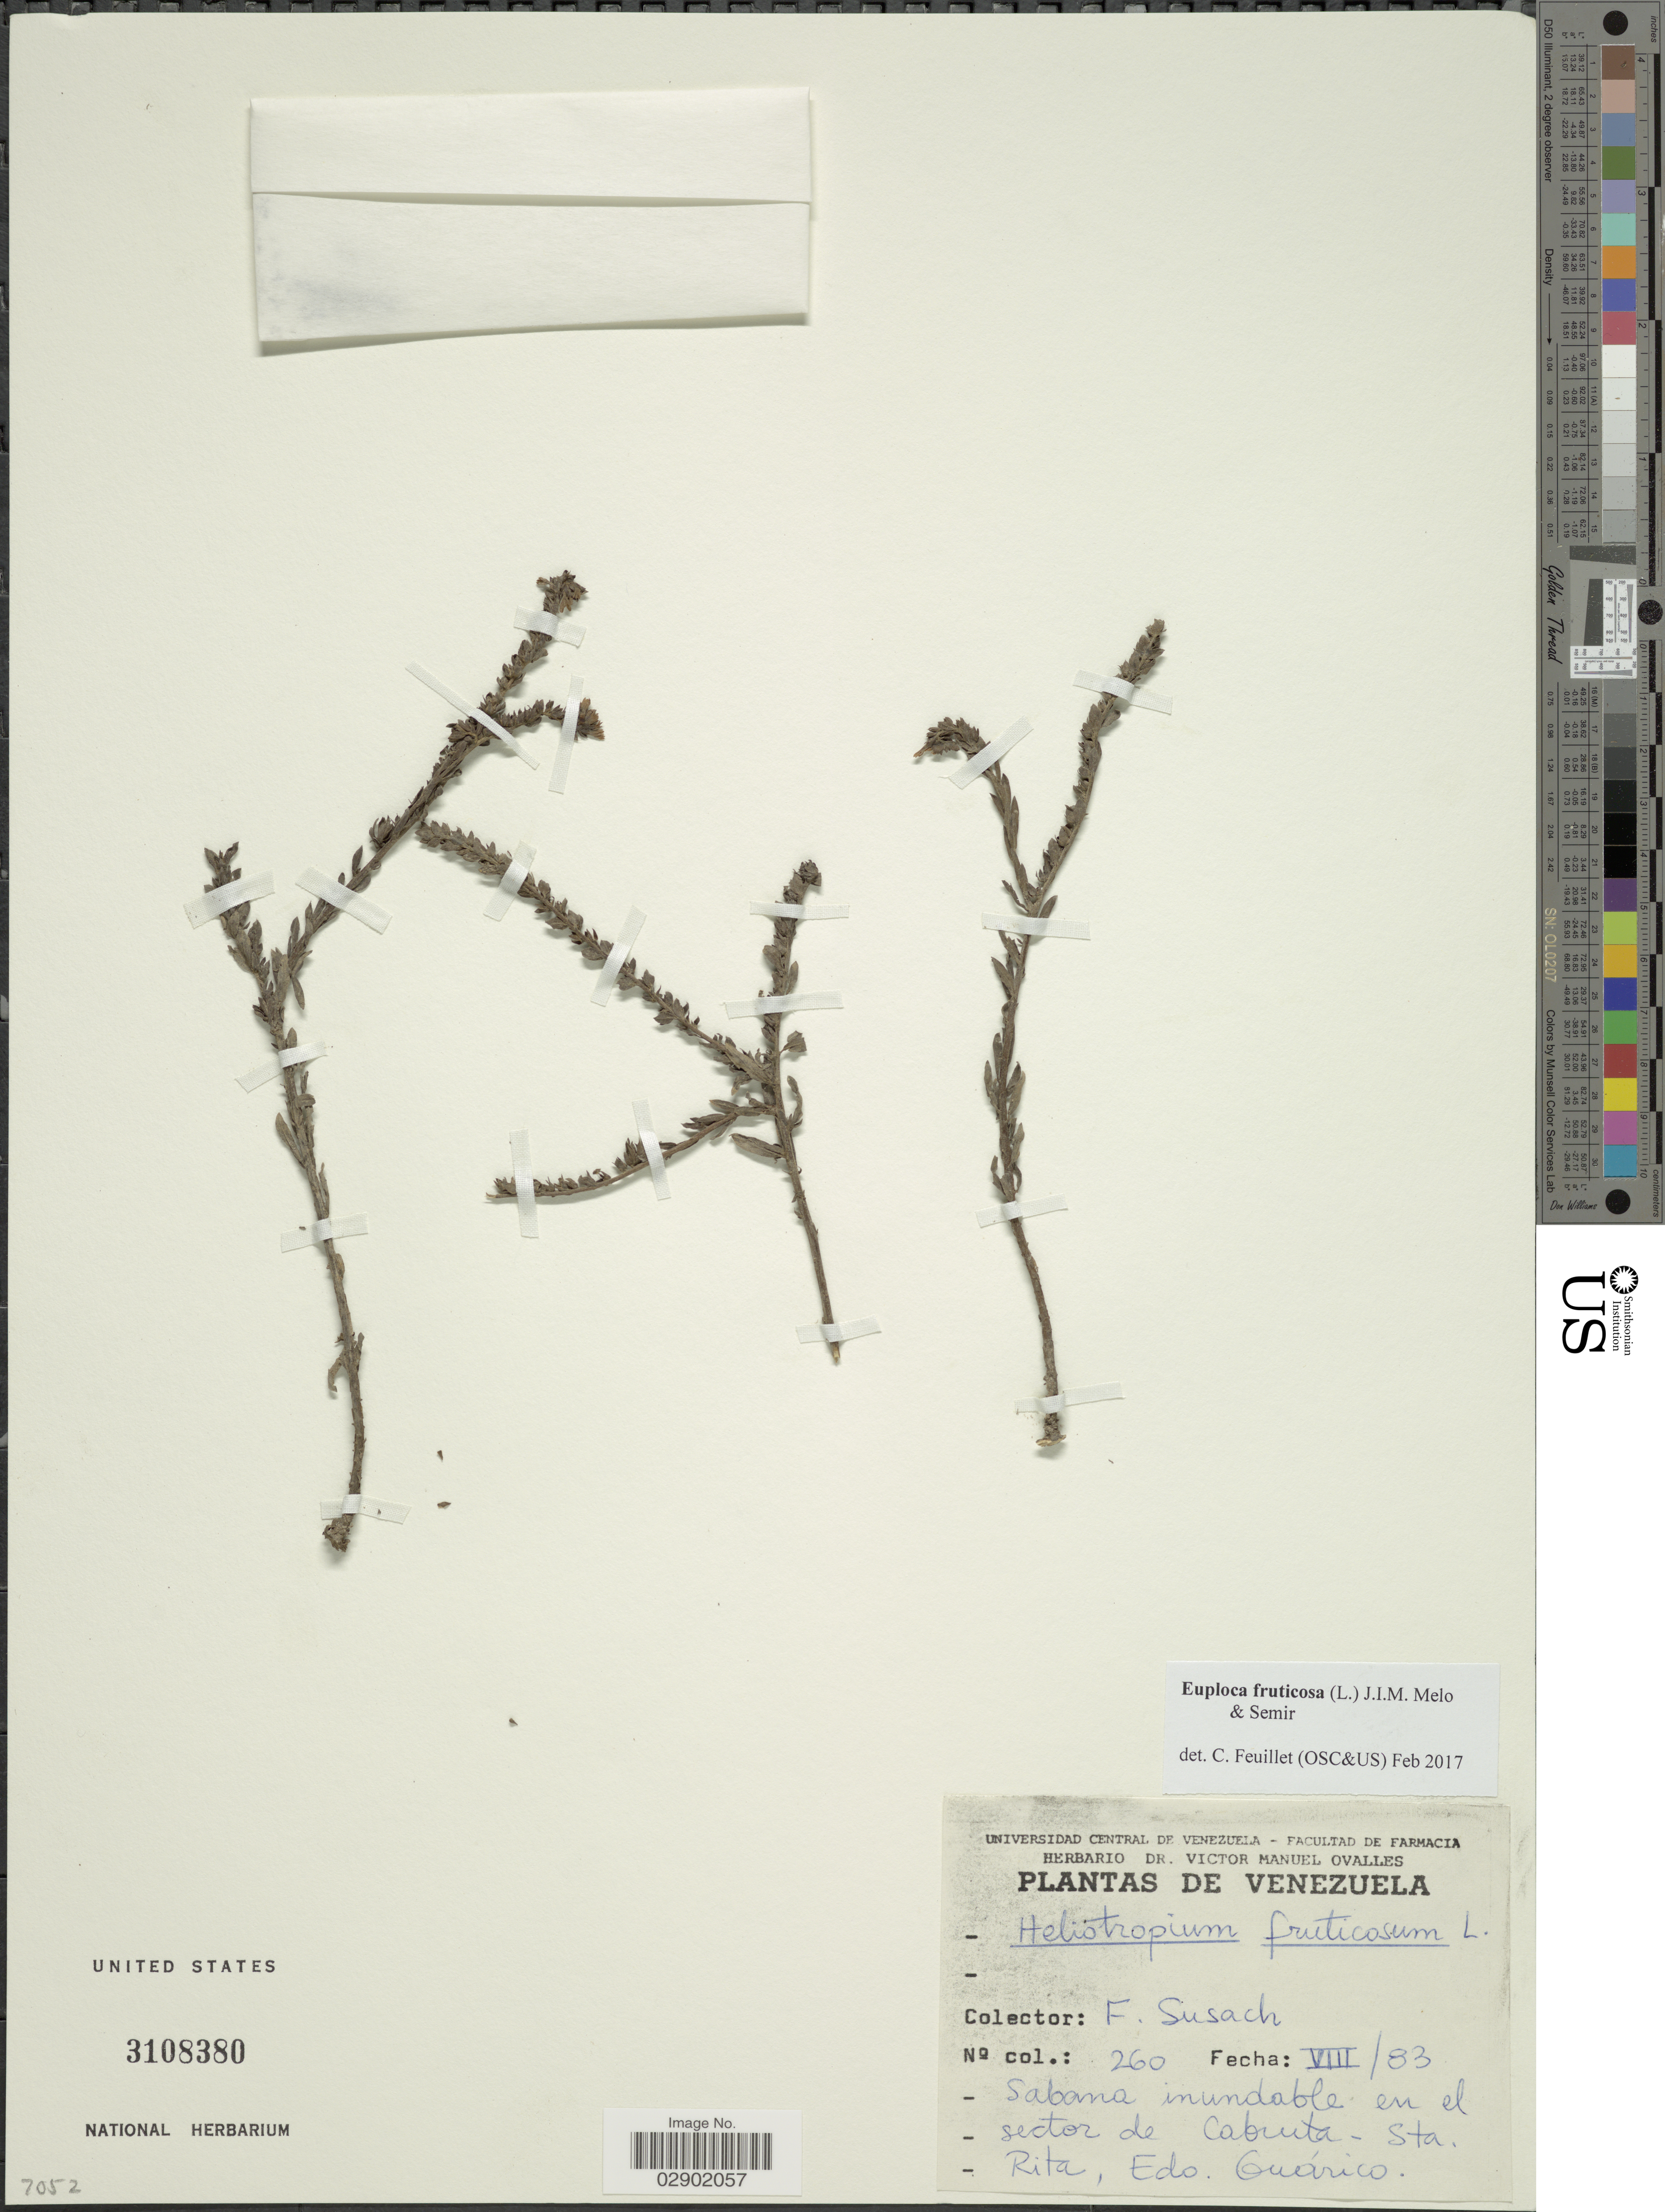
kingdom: Plantae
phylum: Tracheophyta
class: Magnoliopsida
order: Boraginales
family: Heliotropiaceae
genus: Euploca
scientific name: Euploca fruticosa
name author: (L.) J.I.M. Melo & Semir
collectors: F. Susach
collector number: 260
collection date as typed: Transcribed d/m/y: /8/83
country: Venezuela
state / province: Guárico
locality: Sabana inundable en el sector de Cabruta- Sta. Rita.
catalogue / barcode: US 3108380